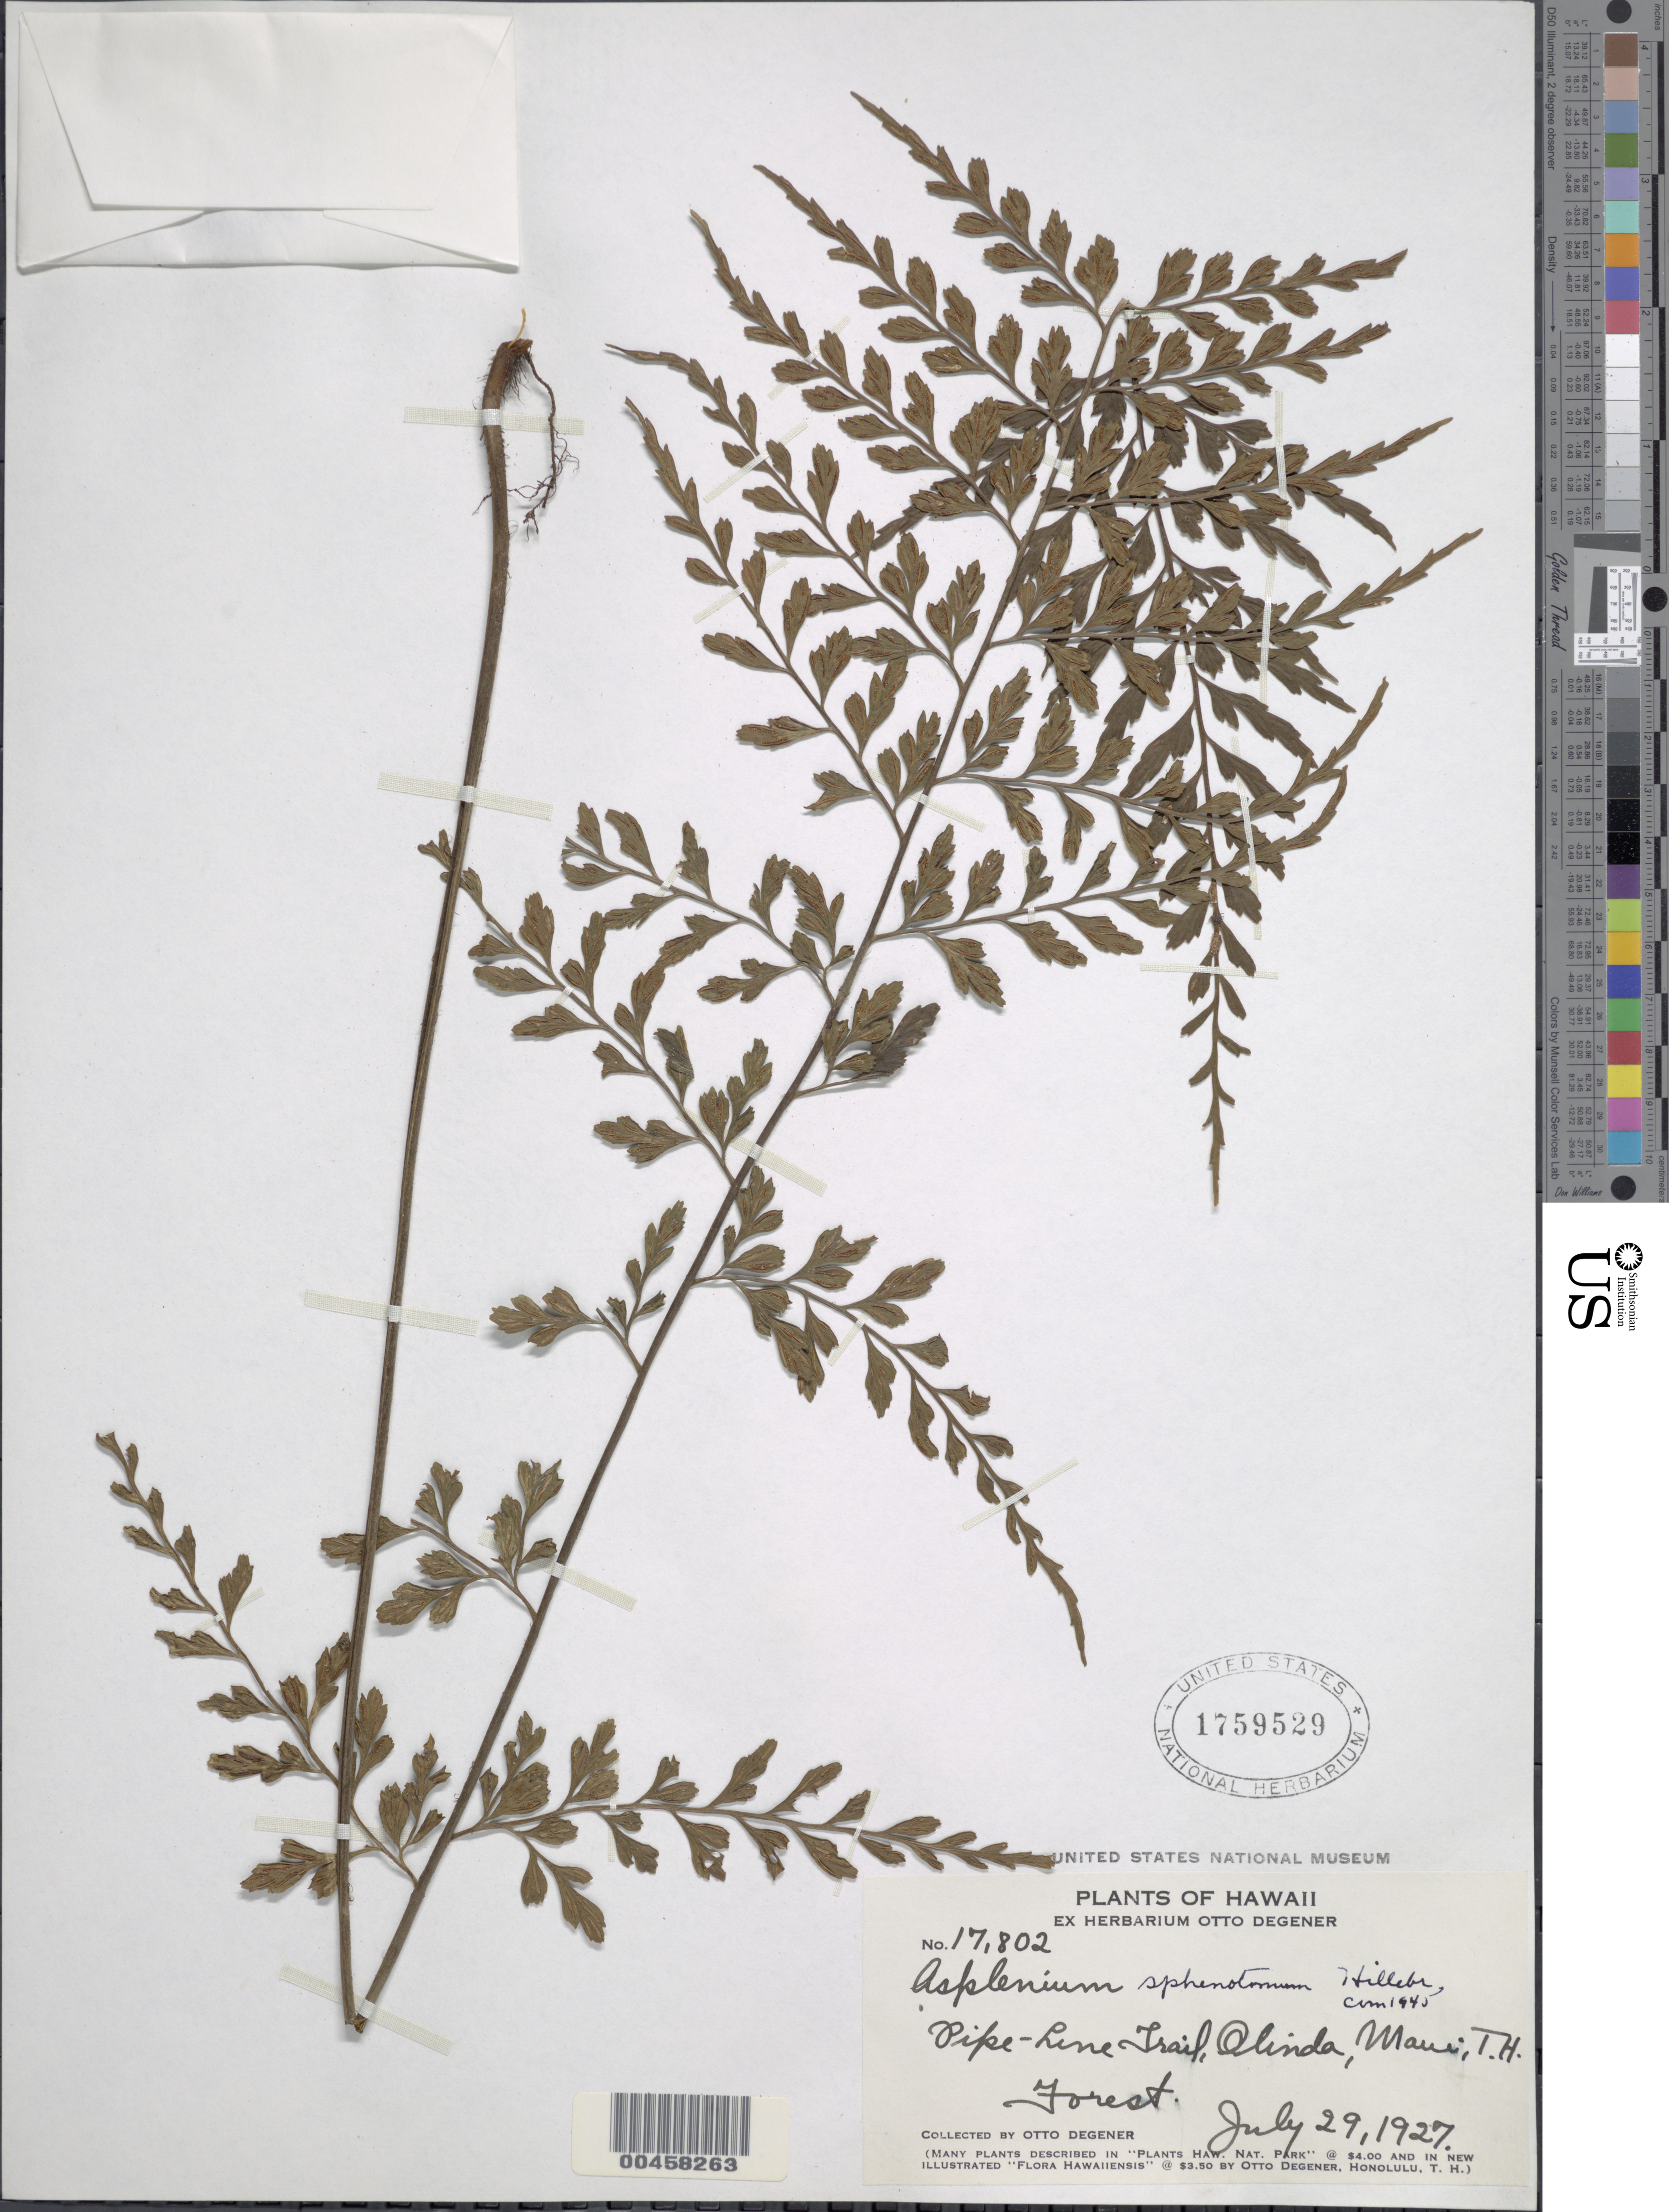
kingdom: Plantae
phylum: Tracheophyta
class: Polypodiopsida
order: Polypodiales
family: Aspleniaceae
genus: Asplenium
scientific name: Asplenium sphenotomum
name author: Hillebr.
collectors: O. Degener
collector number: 17802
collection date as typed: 29 Jul 1927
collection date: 1927-07-29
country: United States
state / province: Hawaii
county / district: Maui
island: Maui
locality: Pipe-Line Trail, Olinda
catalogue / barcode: US 1759529